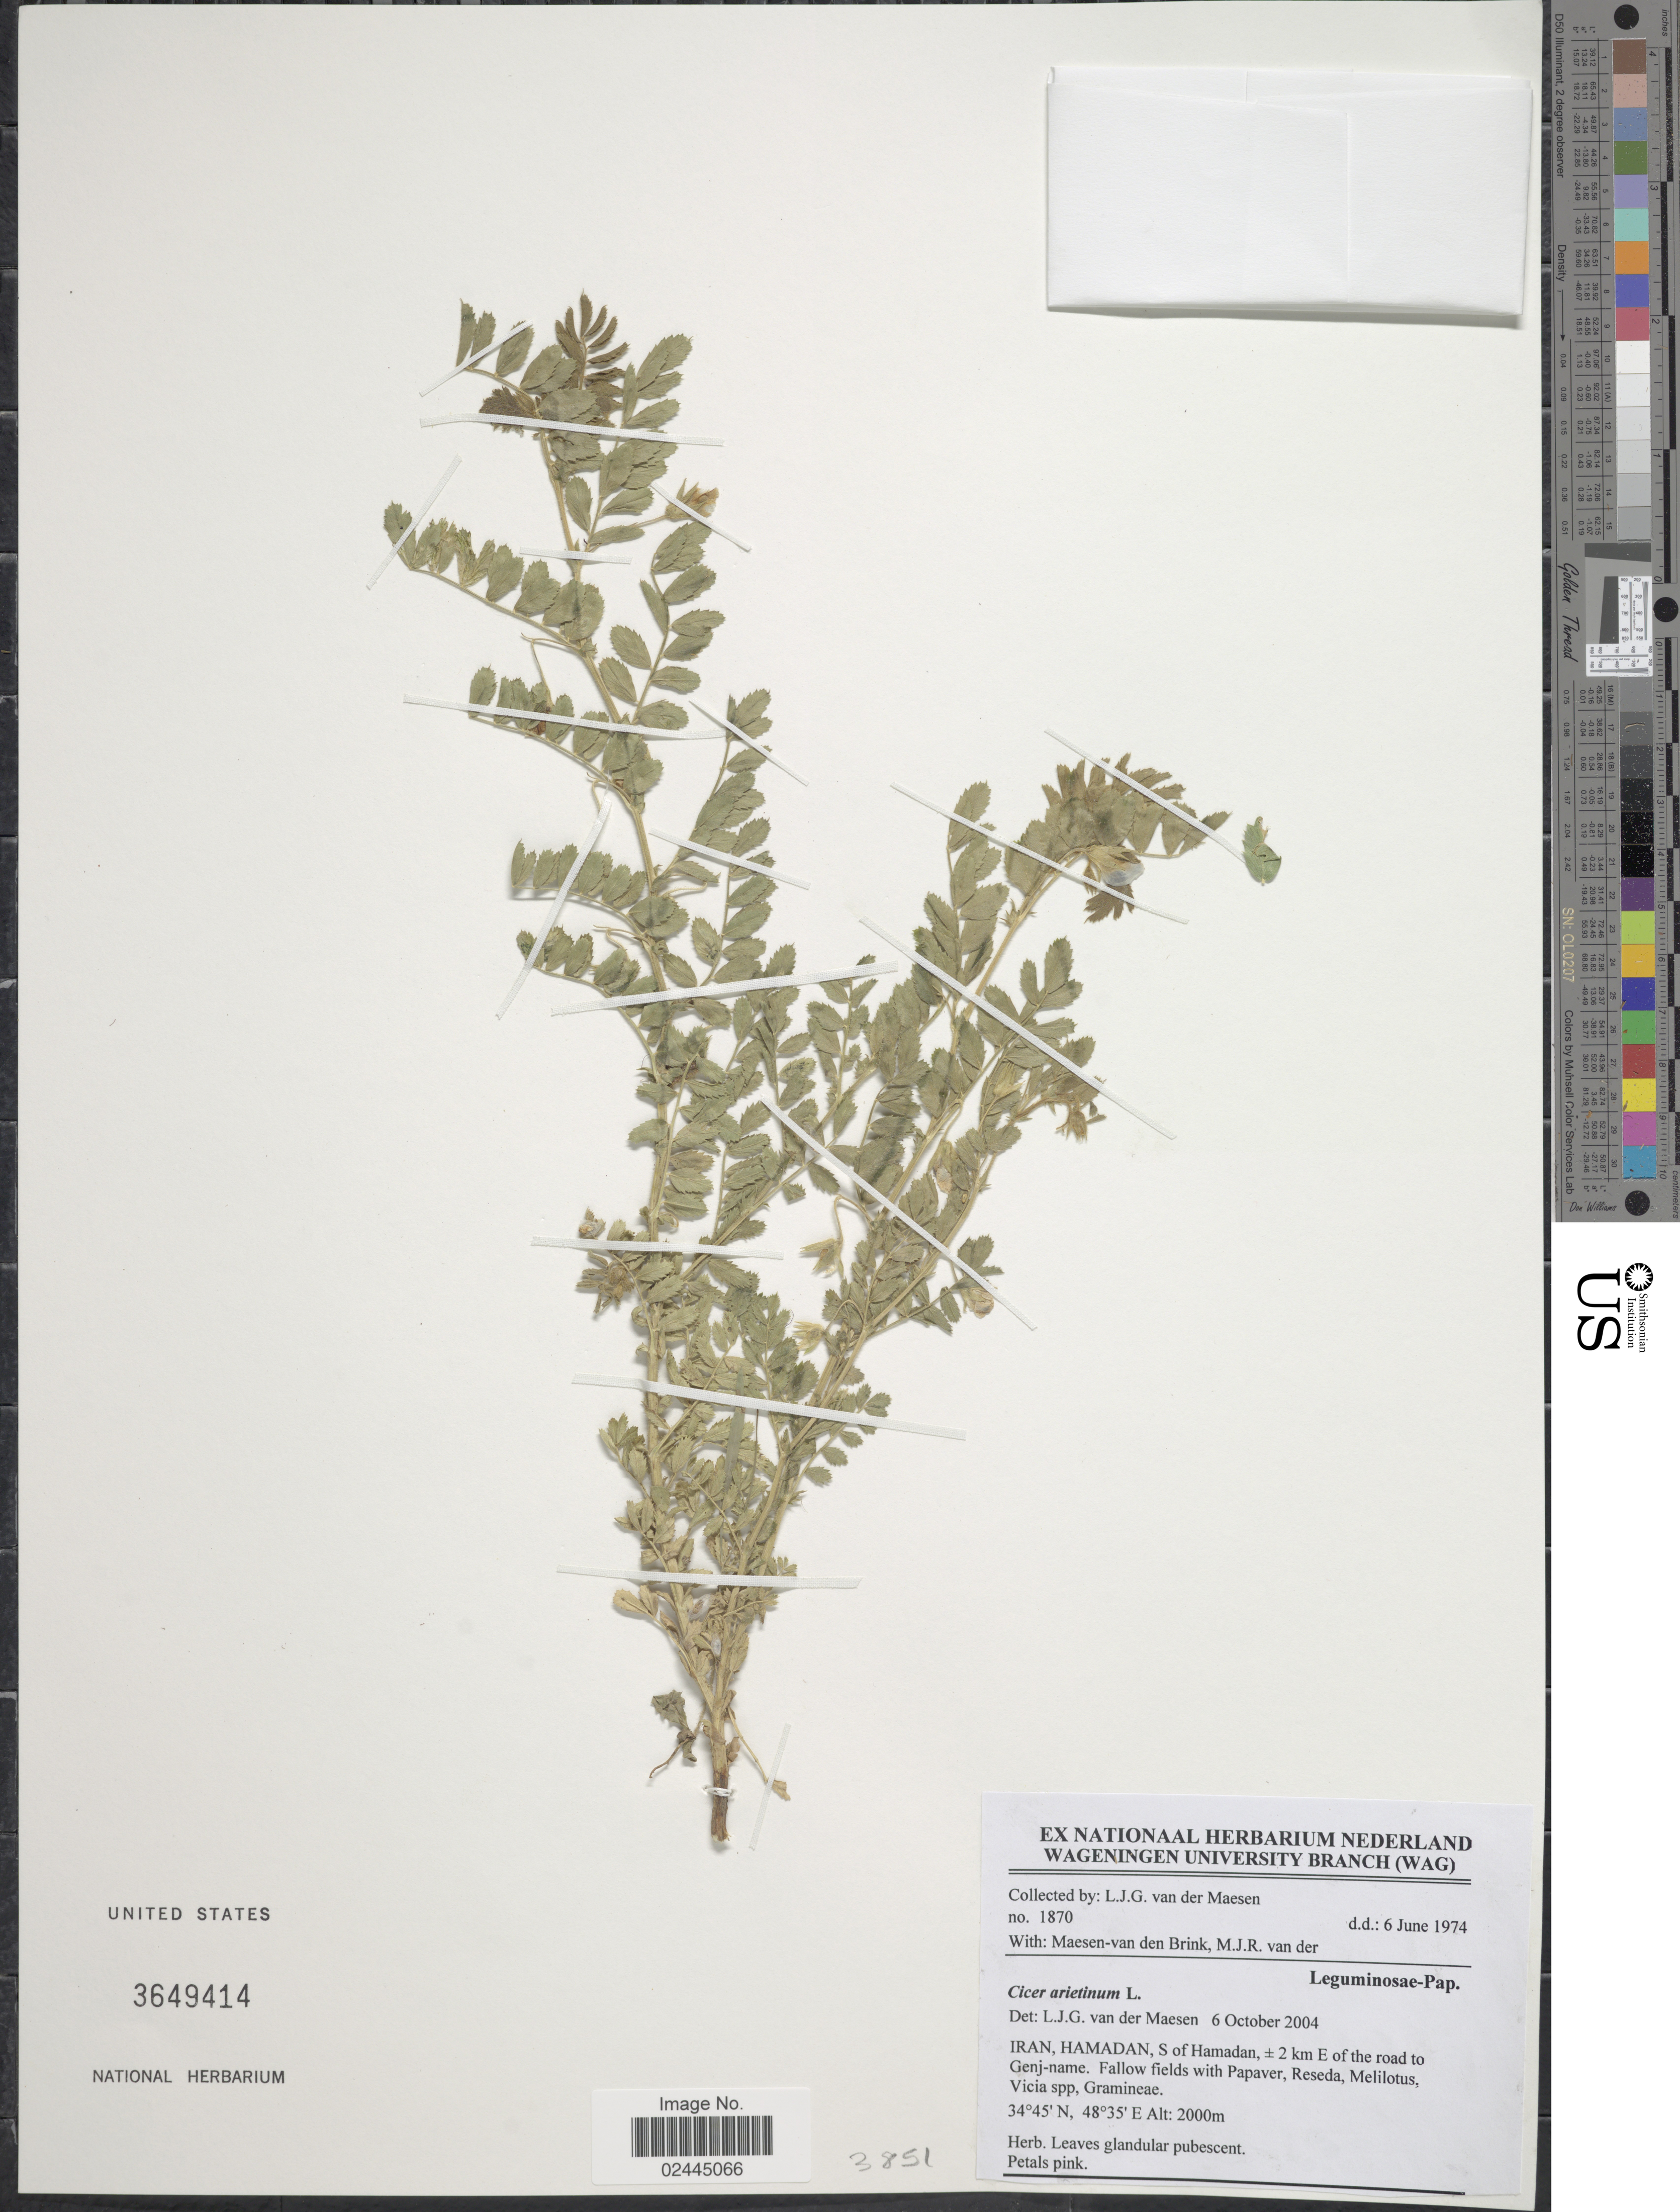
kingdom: Plantae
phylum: Tracheophyta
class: Magnoliopsida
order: Fabales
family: Fabaceae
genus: Cicer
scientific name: Cicer arietinum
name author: L.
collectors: L. van der Maesen & M. Maesen-van den Brink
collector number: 1870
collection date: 1974-06-06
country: Iran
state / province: Hamadan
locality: S of Hamadan, ± 2 km E of the road to Genj-name.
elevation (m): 2000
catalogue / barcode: US 3649414